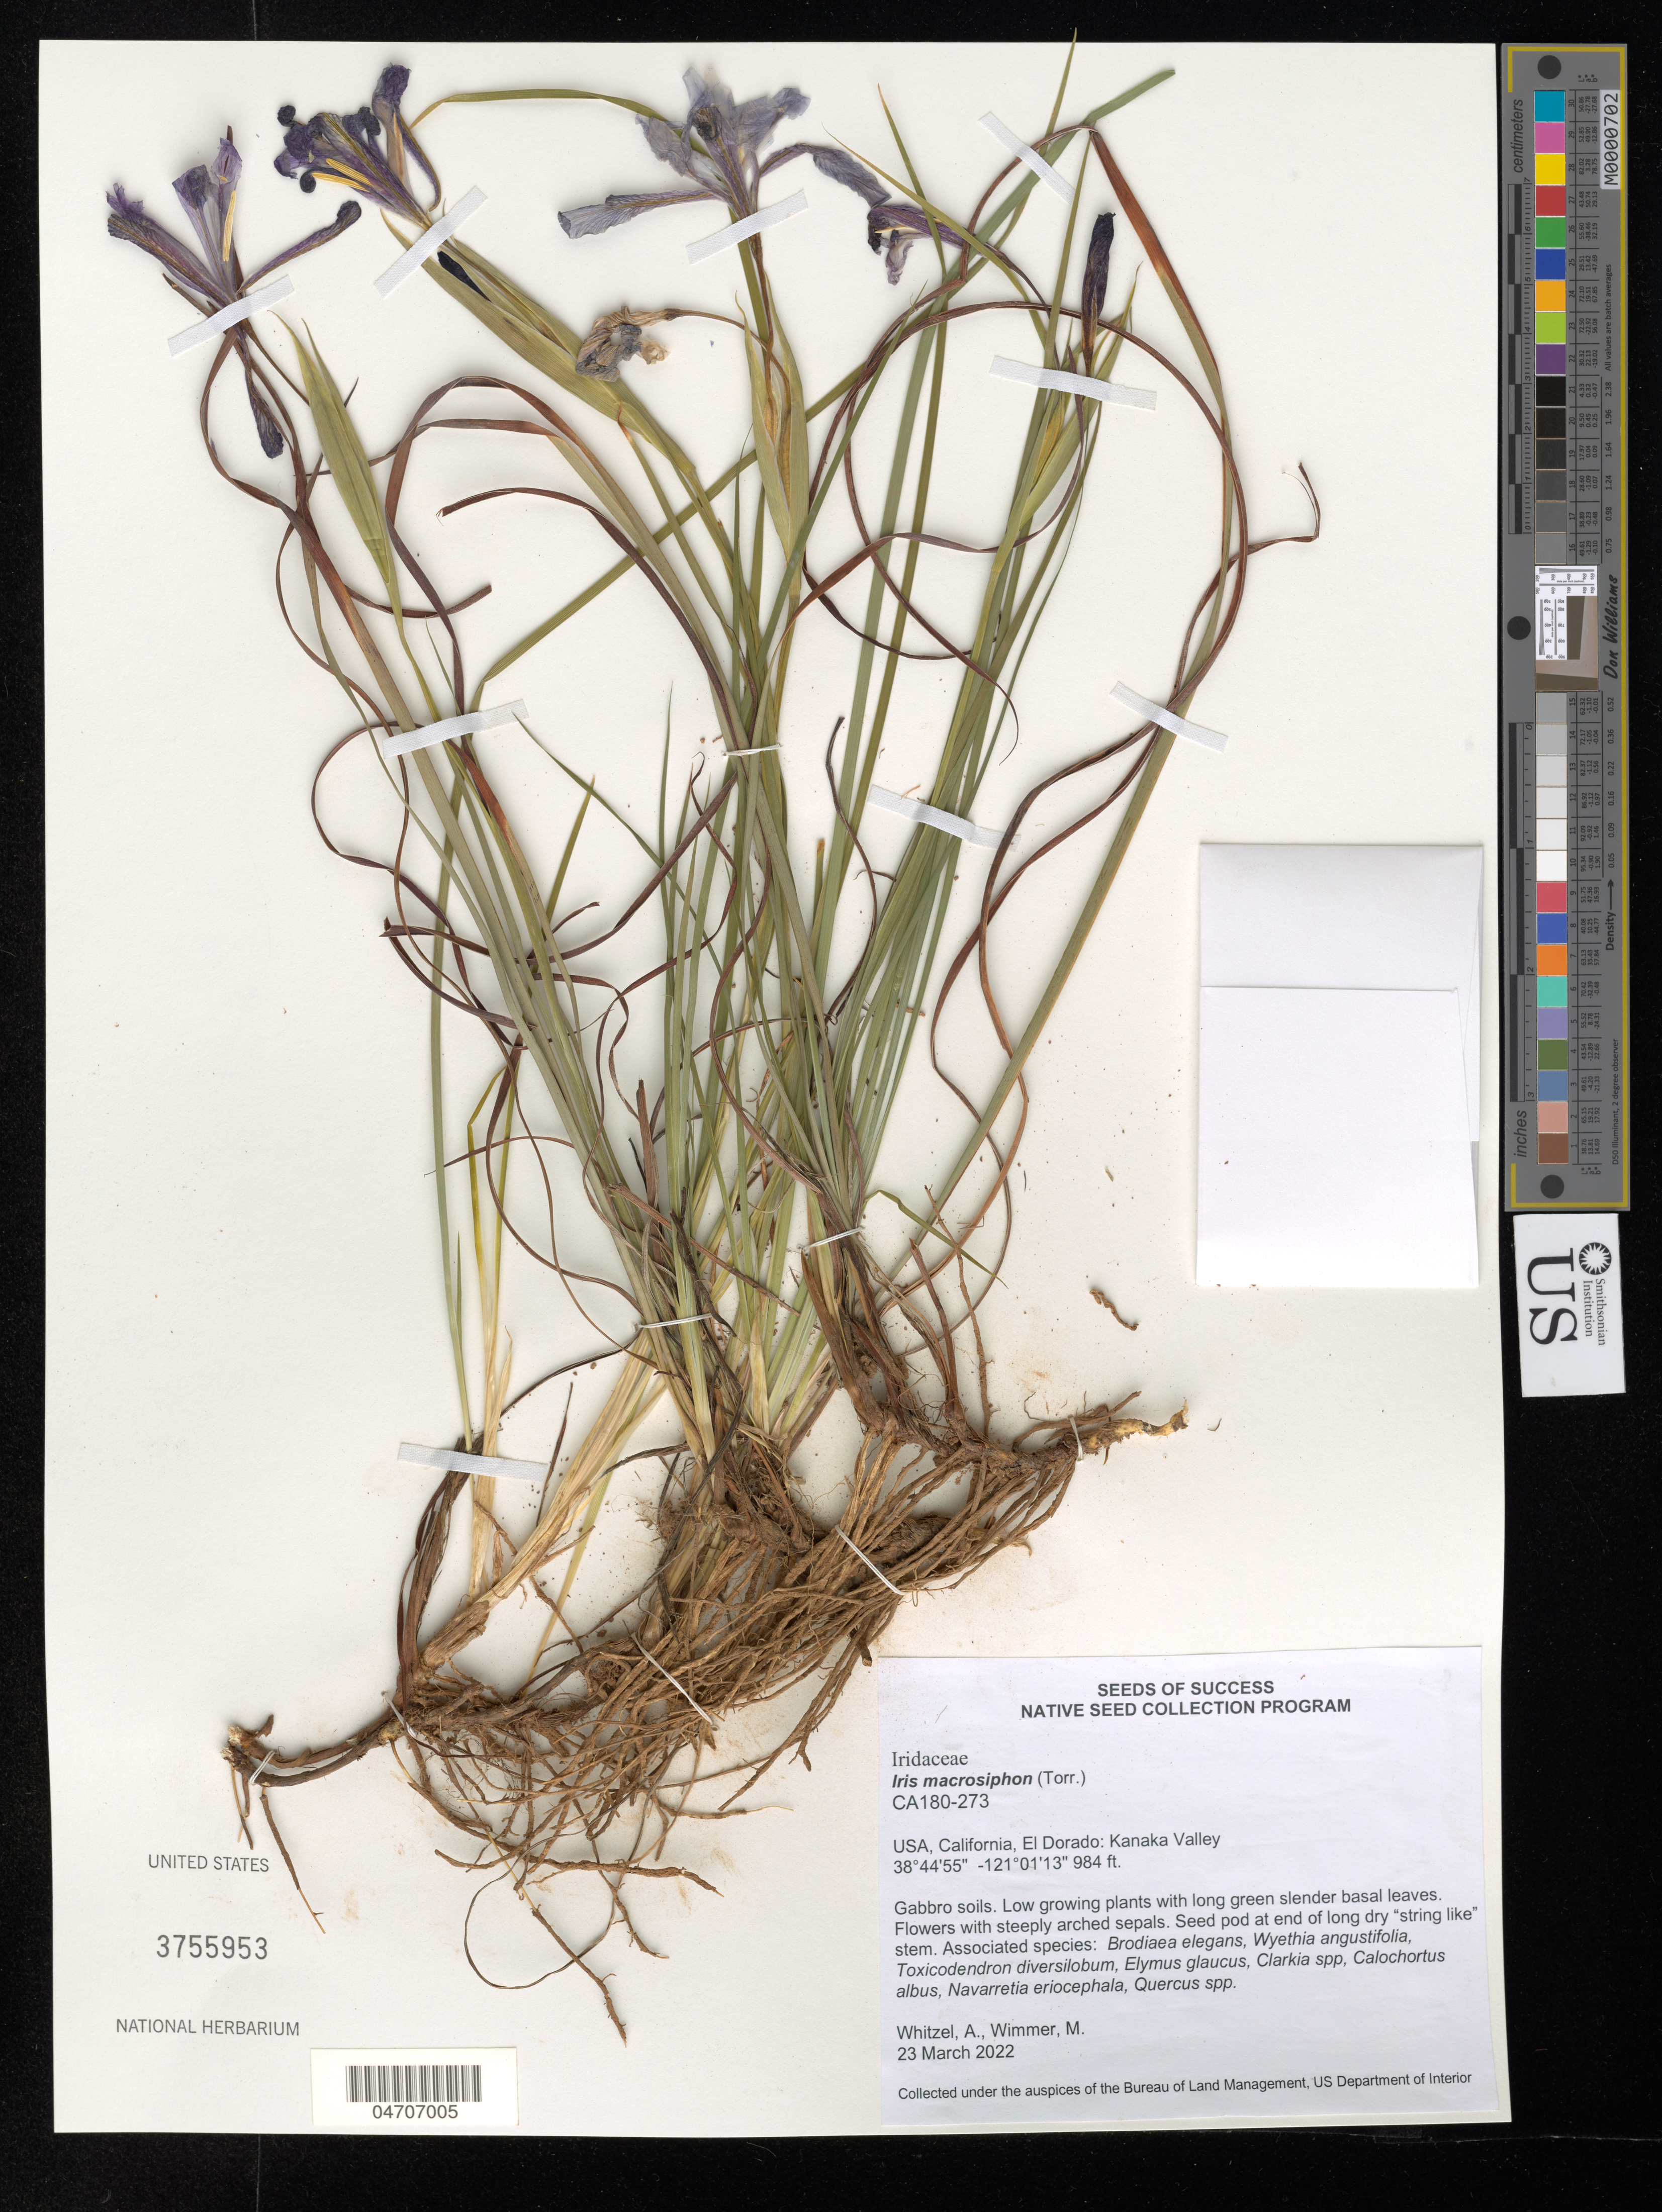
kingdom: Plantae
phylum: Tracheophyta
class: Liliopsida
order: Asparagales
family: Iridaceae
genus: Iris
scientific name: Iris macrosiphon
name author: Torr.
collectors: A. Whitzel & A. Wimmer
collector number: CA180-273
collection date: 2022-03-23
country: United States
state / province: California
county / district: El Dorado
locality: El Dorado: Kanaka Valley.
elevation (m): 300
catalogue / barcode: US 3755953